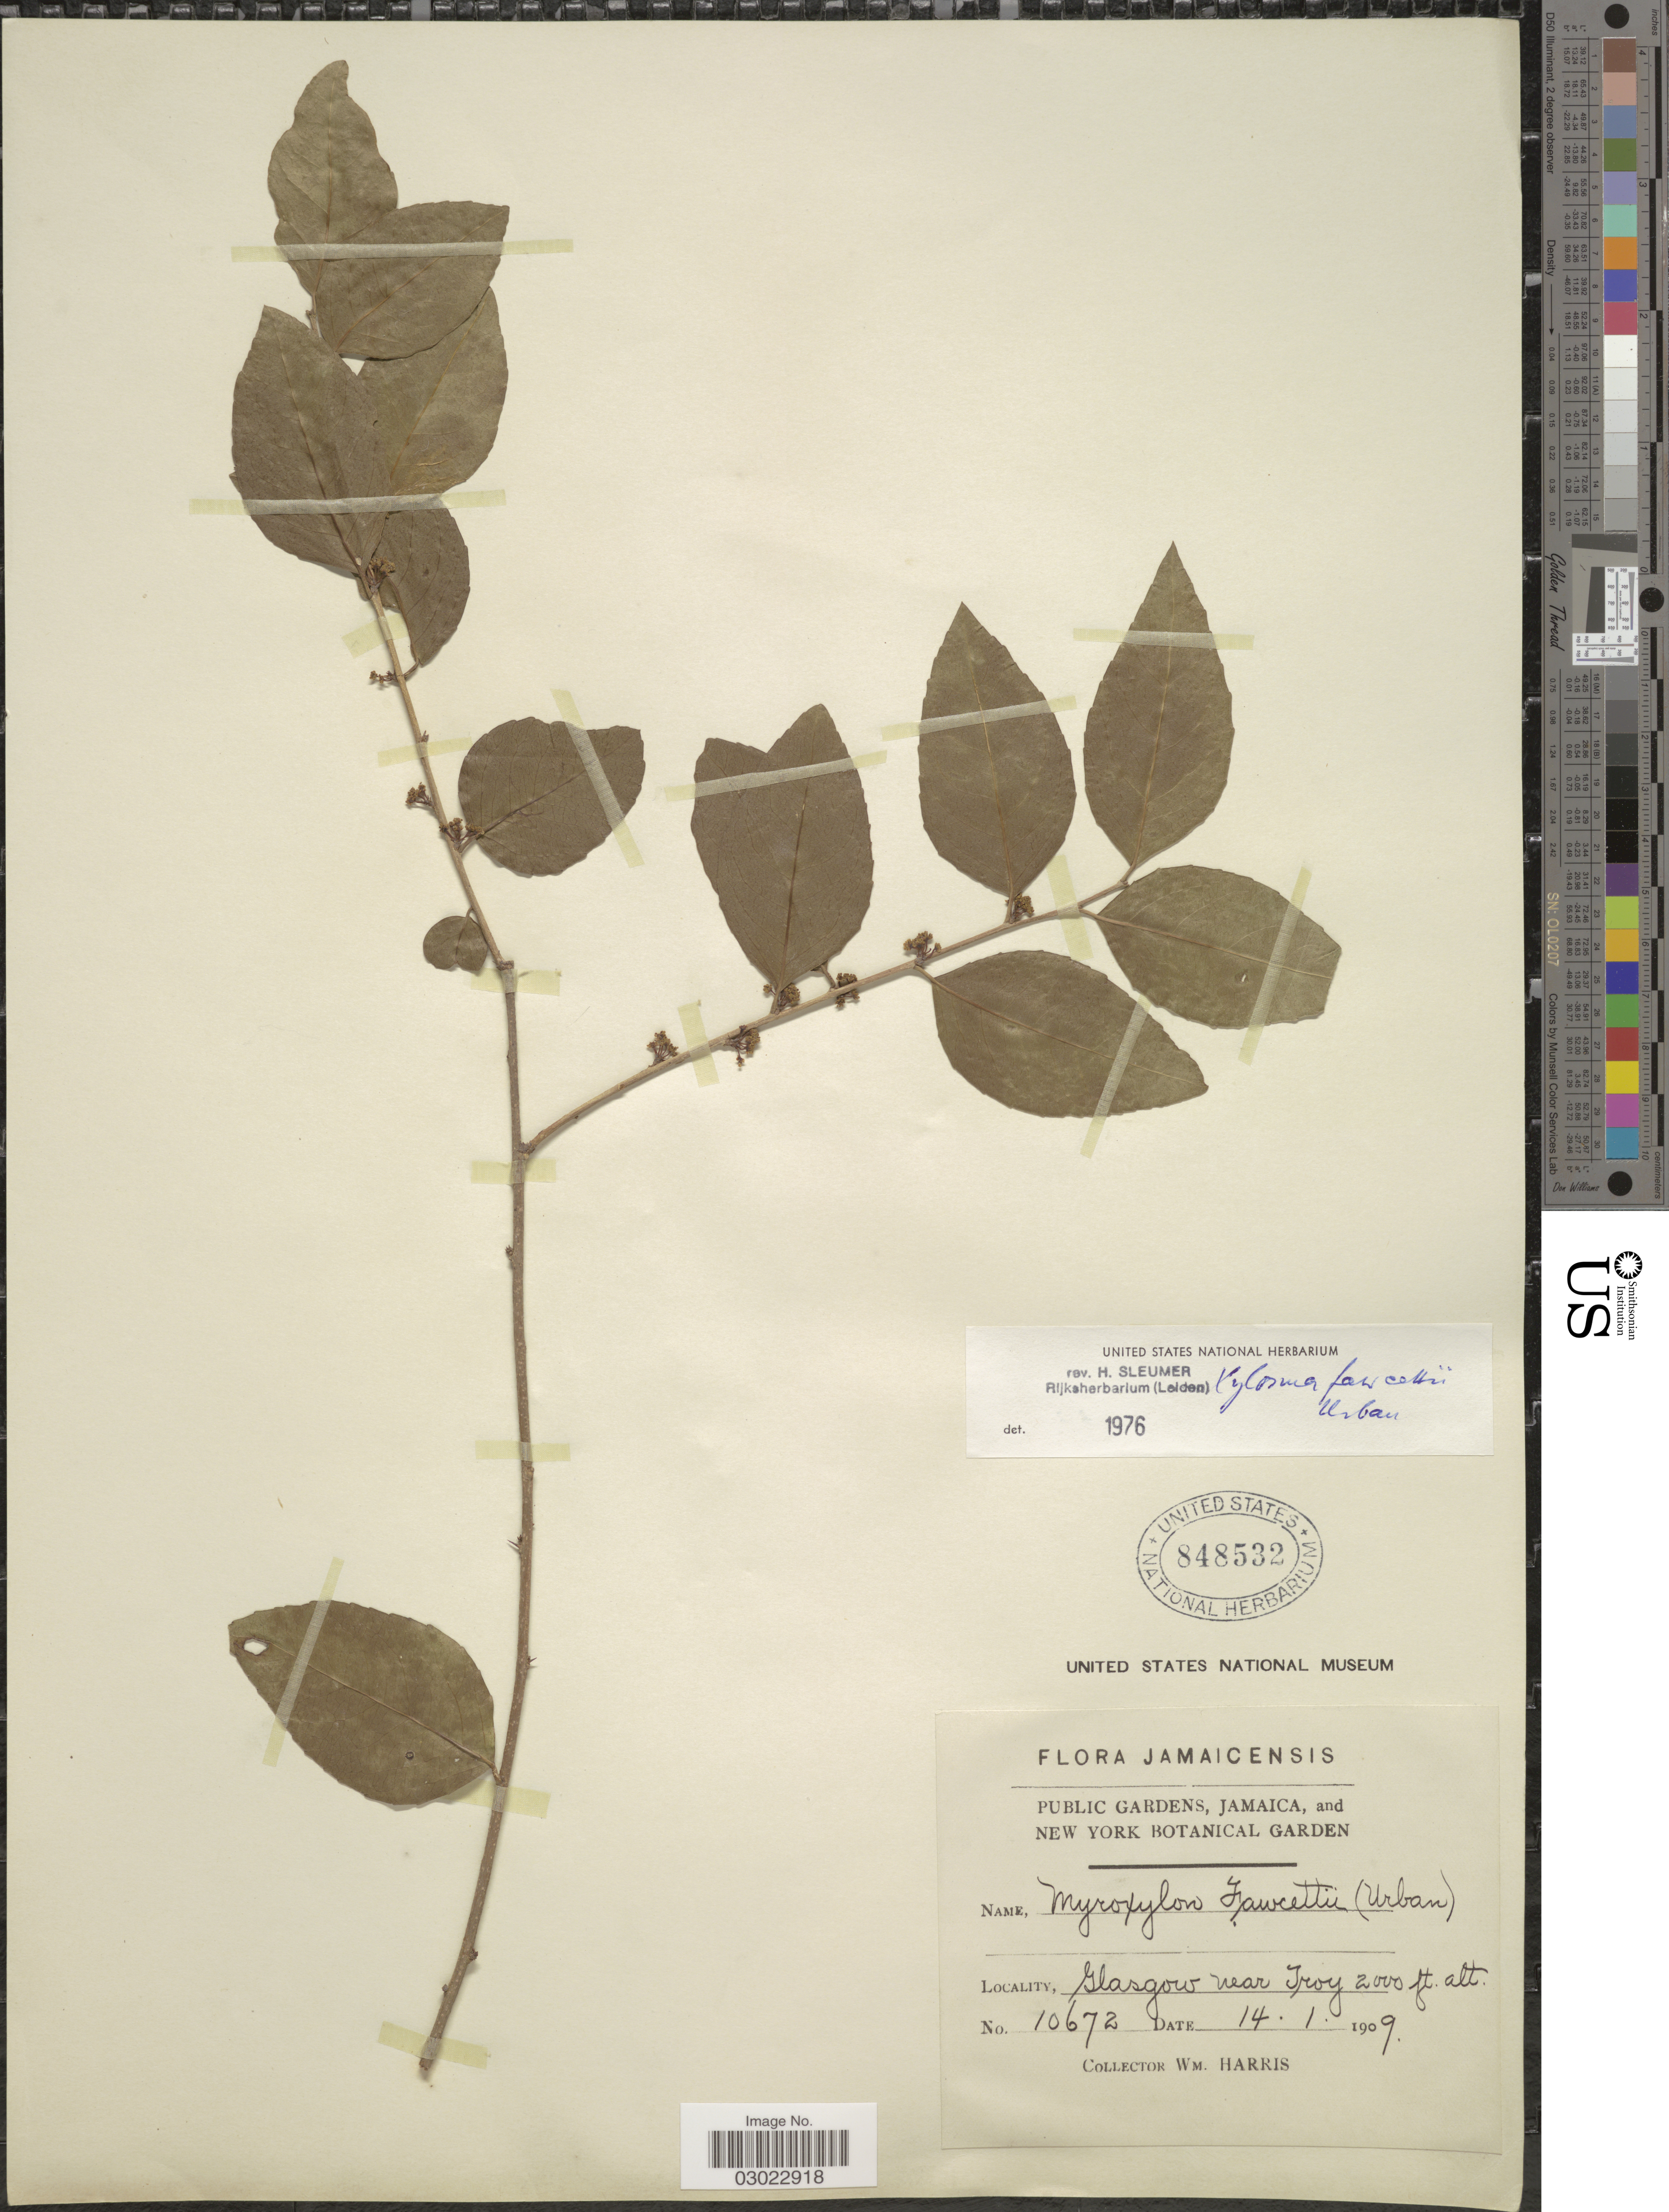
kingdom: Plantae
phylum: Tracheophyta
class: Magnoliopsida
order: Malpighiales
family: Salicaceae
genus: Xylosma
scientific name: Xylosma fawcettii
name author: Urb.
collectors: W. H. Harris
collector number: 10672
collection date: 1909-01-14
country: Jamaica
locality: Jamaicensis. Glasgow near Troy.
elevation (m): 610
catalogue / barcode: US 848532